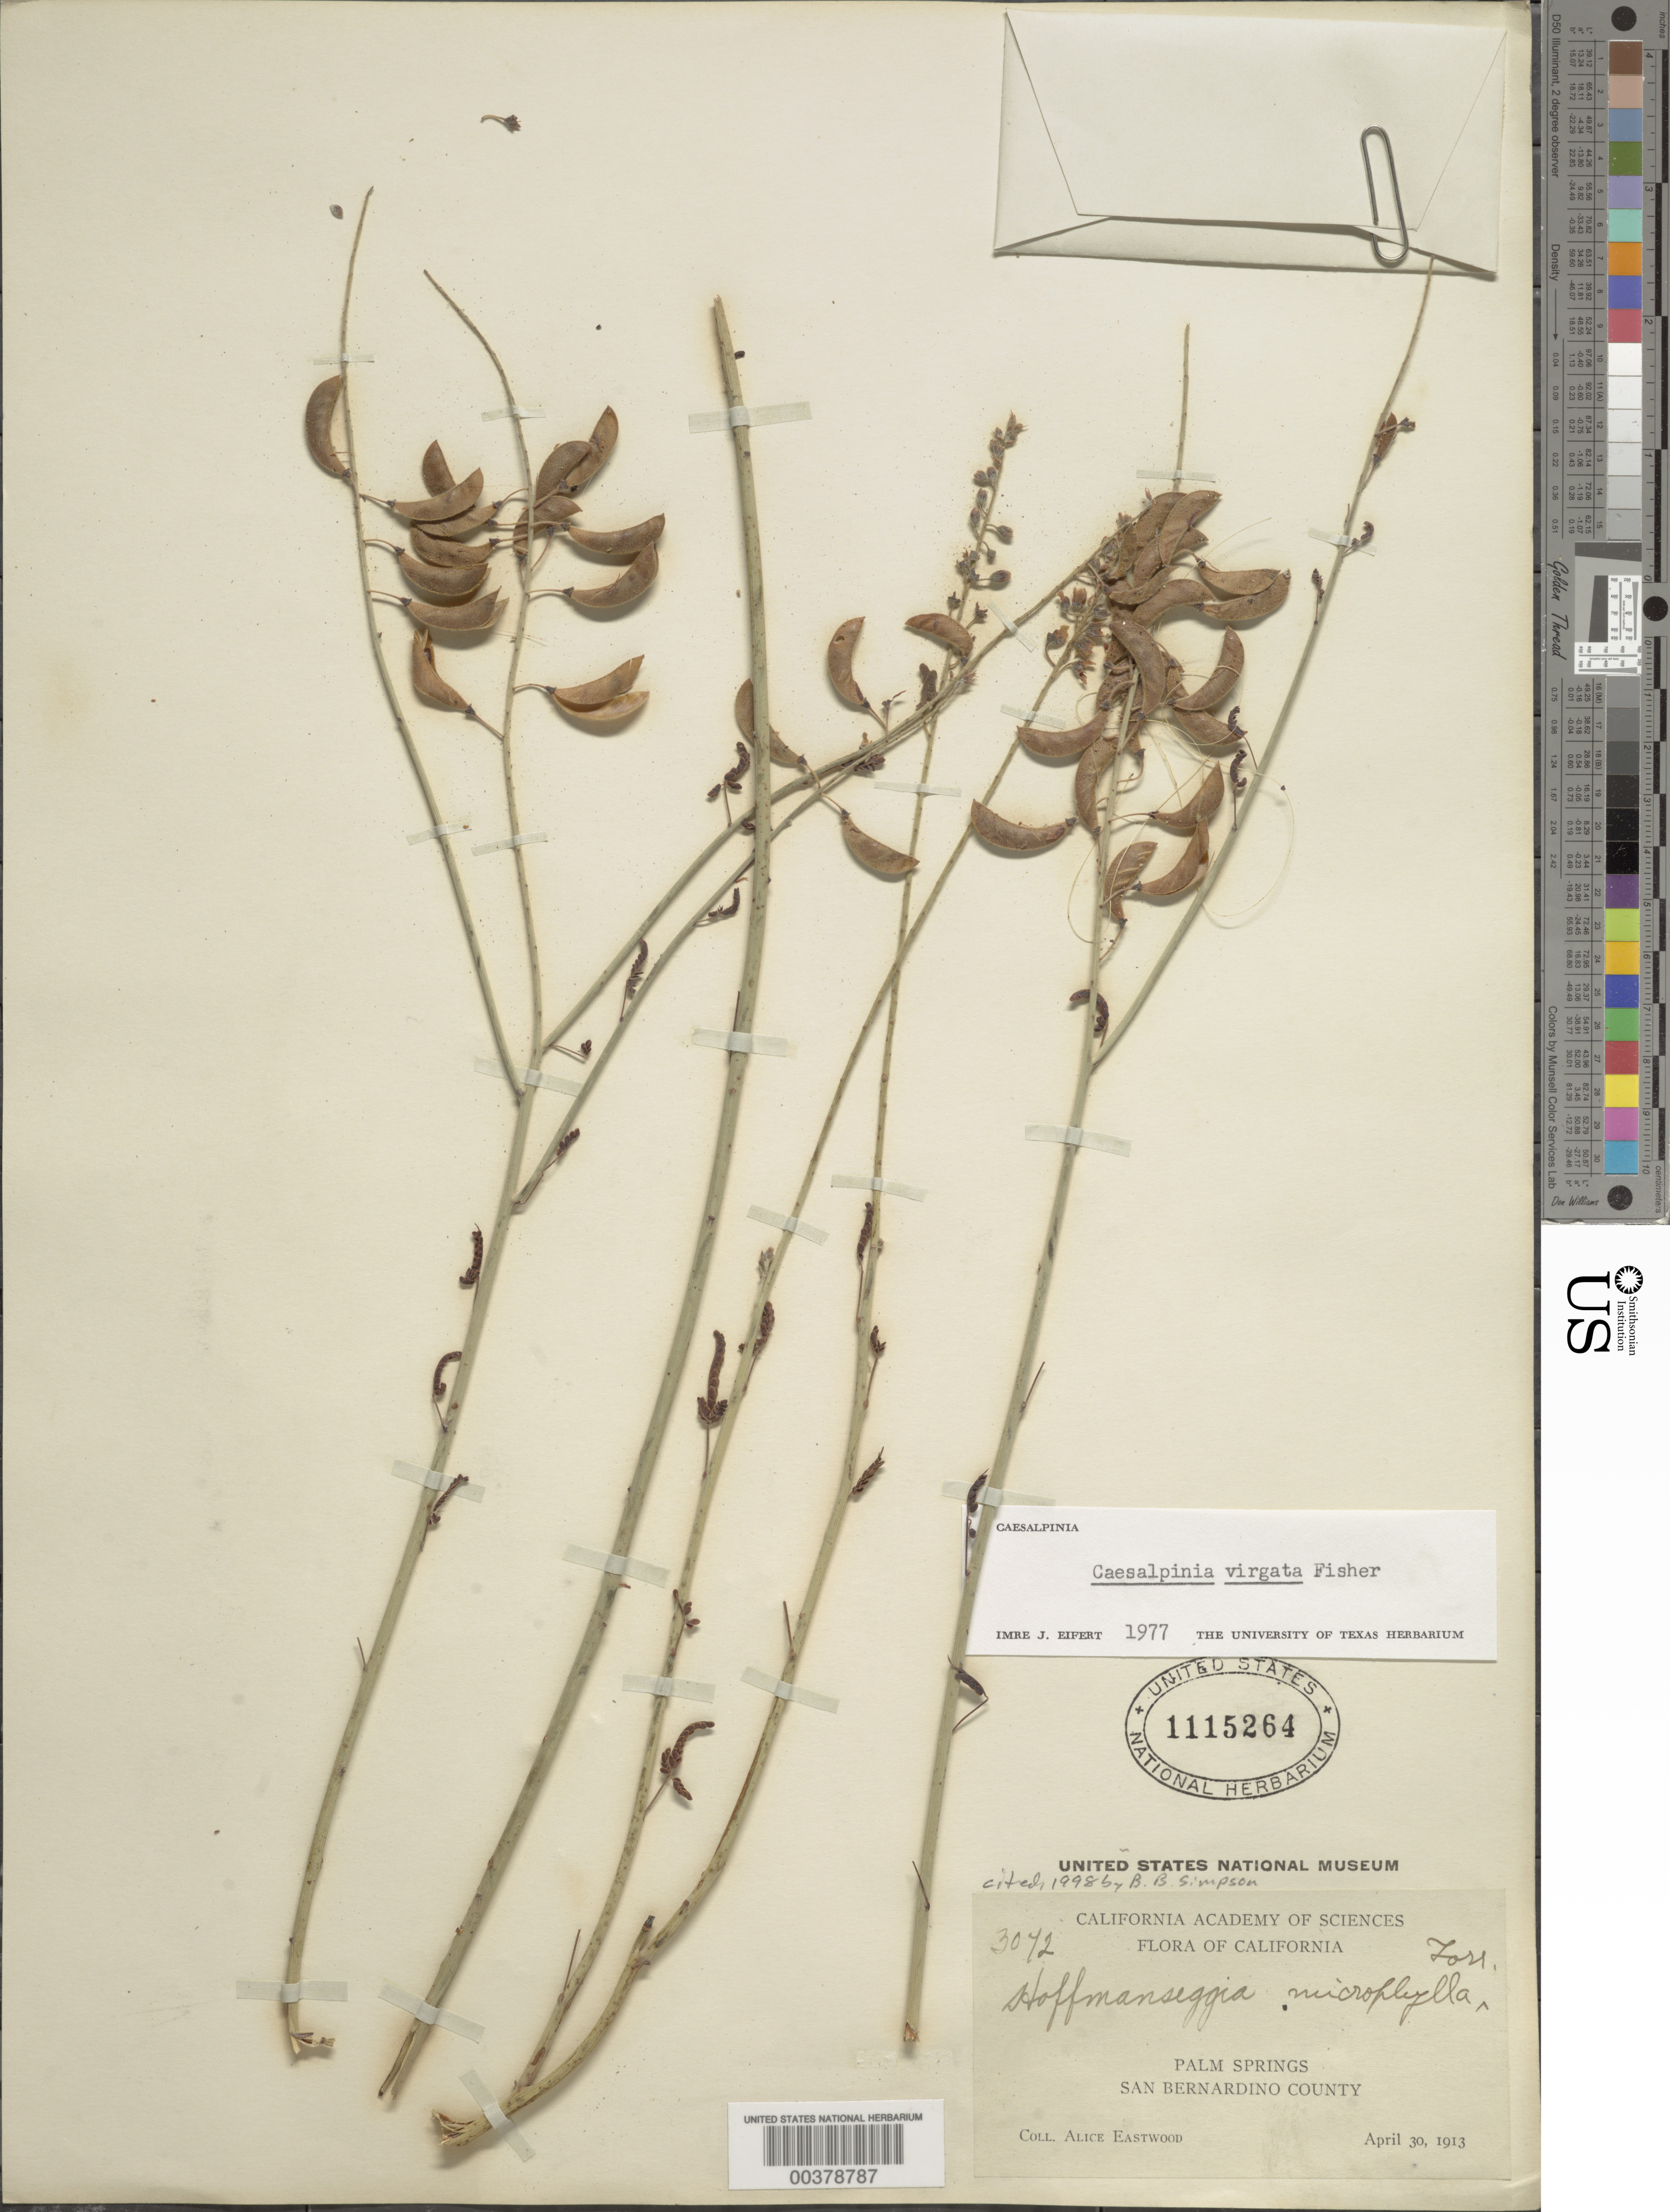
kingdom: Plantae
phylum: Tracheophyta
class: Magnoliopsida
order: Fabales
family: Fabaceae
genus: Hoffmannseggia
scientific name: Hoffmannseggia microphylla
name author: Torr.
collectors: A. Eastwood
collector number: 3072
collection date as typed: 30 Apr 1913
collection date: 1913-04-30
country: United States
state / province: California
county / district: Riverside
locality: Palm Springs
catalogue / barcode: US 1115264